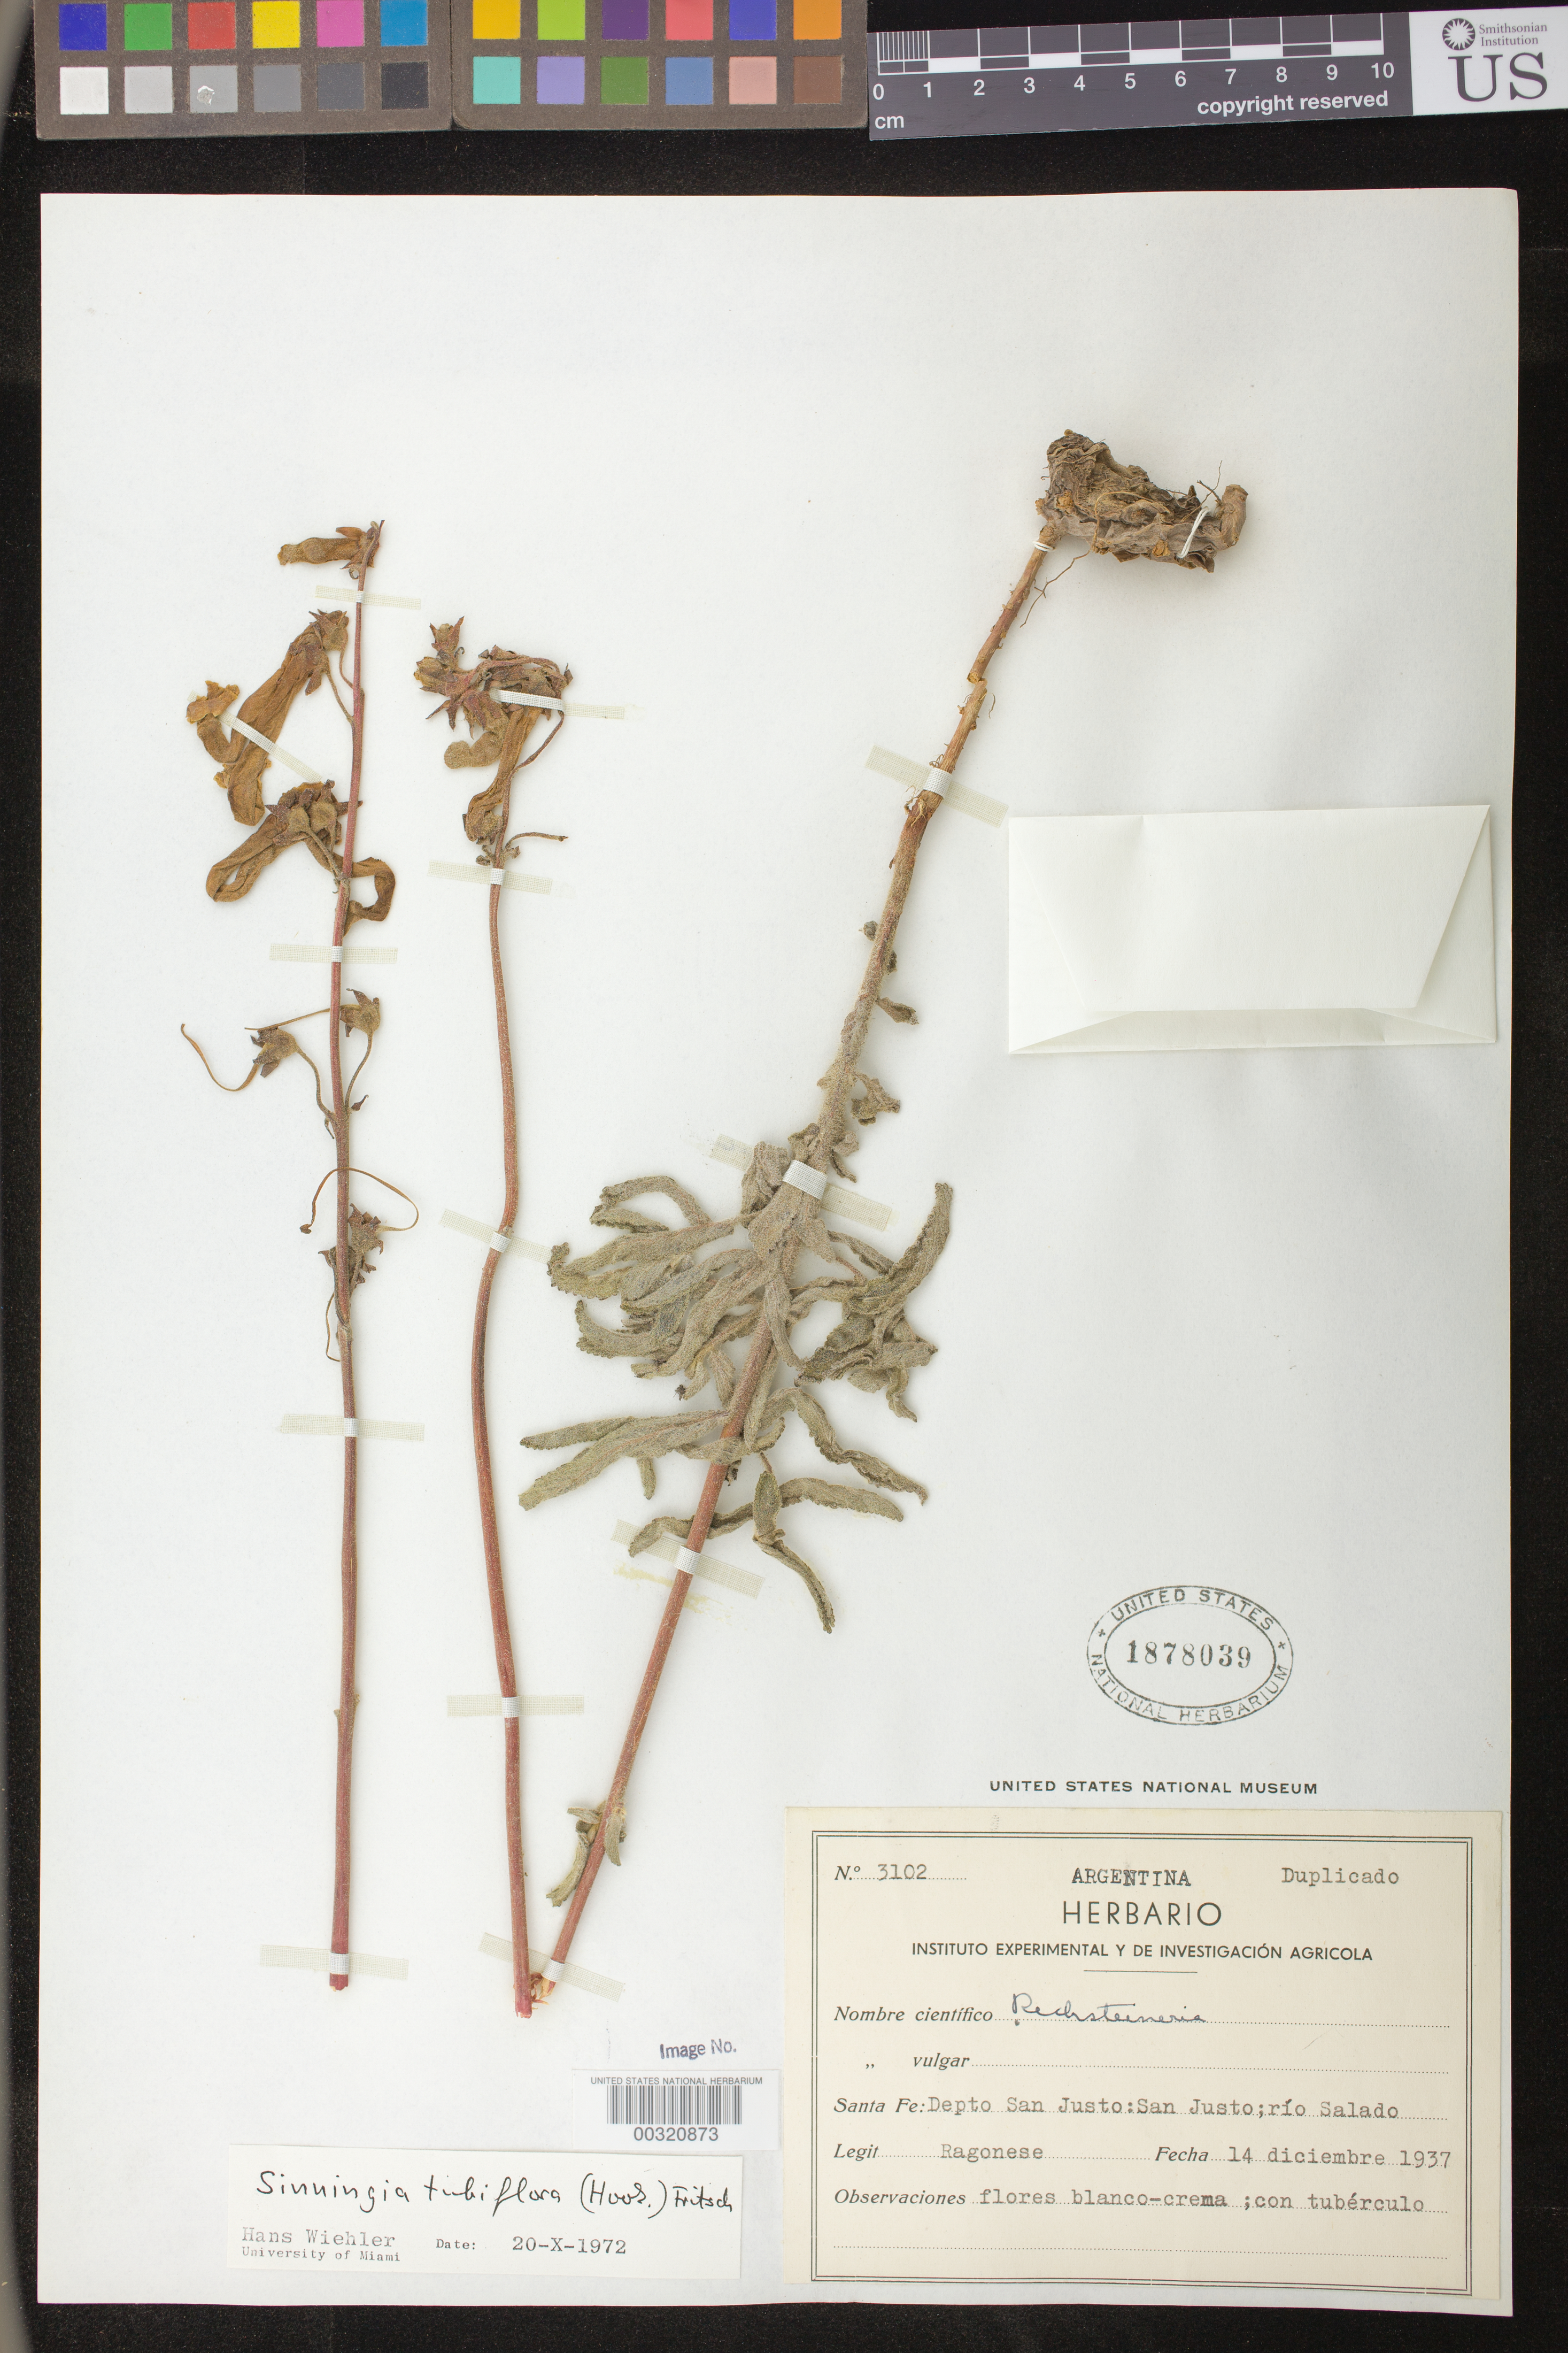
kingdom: Plantae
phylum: Tracheophyta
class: Magnoliopsida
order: Lamiales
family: Gesneriaceae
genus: Sinningia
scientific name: Sinningia tubiflora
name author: (Hook.) Fritsch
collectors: A. Ragonese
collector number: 3102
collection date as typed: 14 Dec 1937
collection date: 1937-12-14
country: Argentina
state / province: Santa Fe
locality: Dept. San Justo, San Justo, Rio Salado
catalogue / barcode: US 1878039